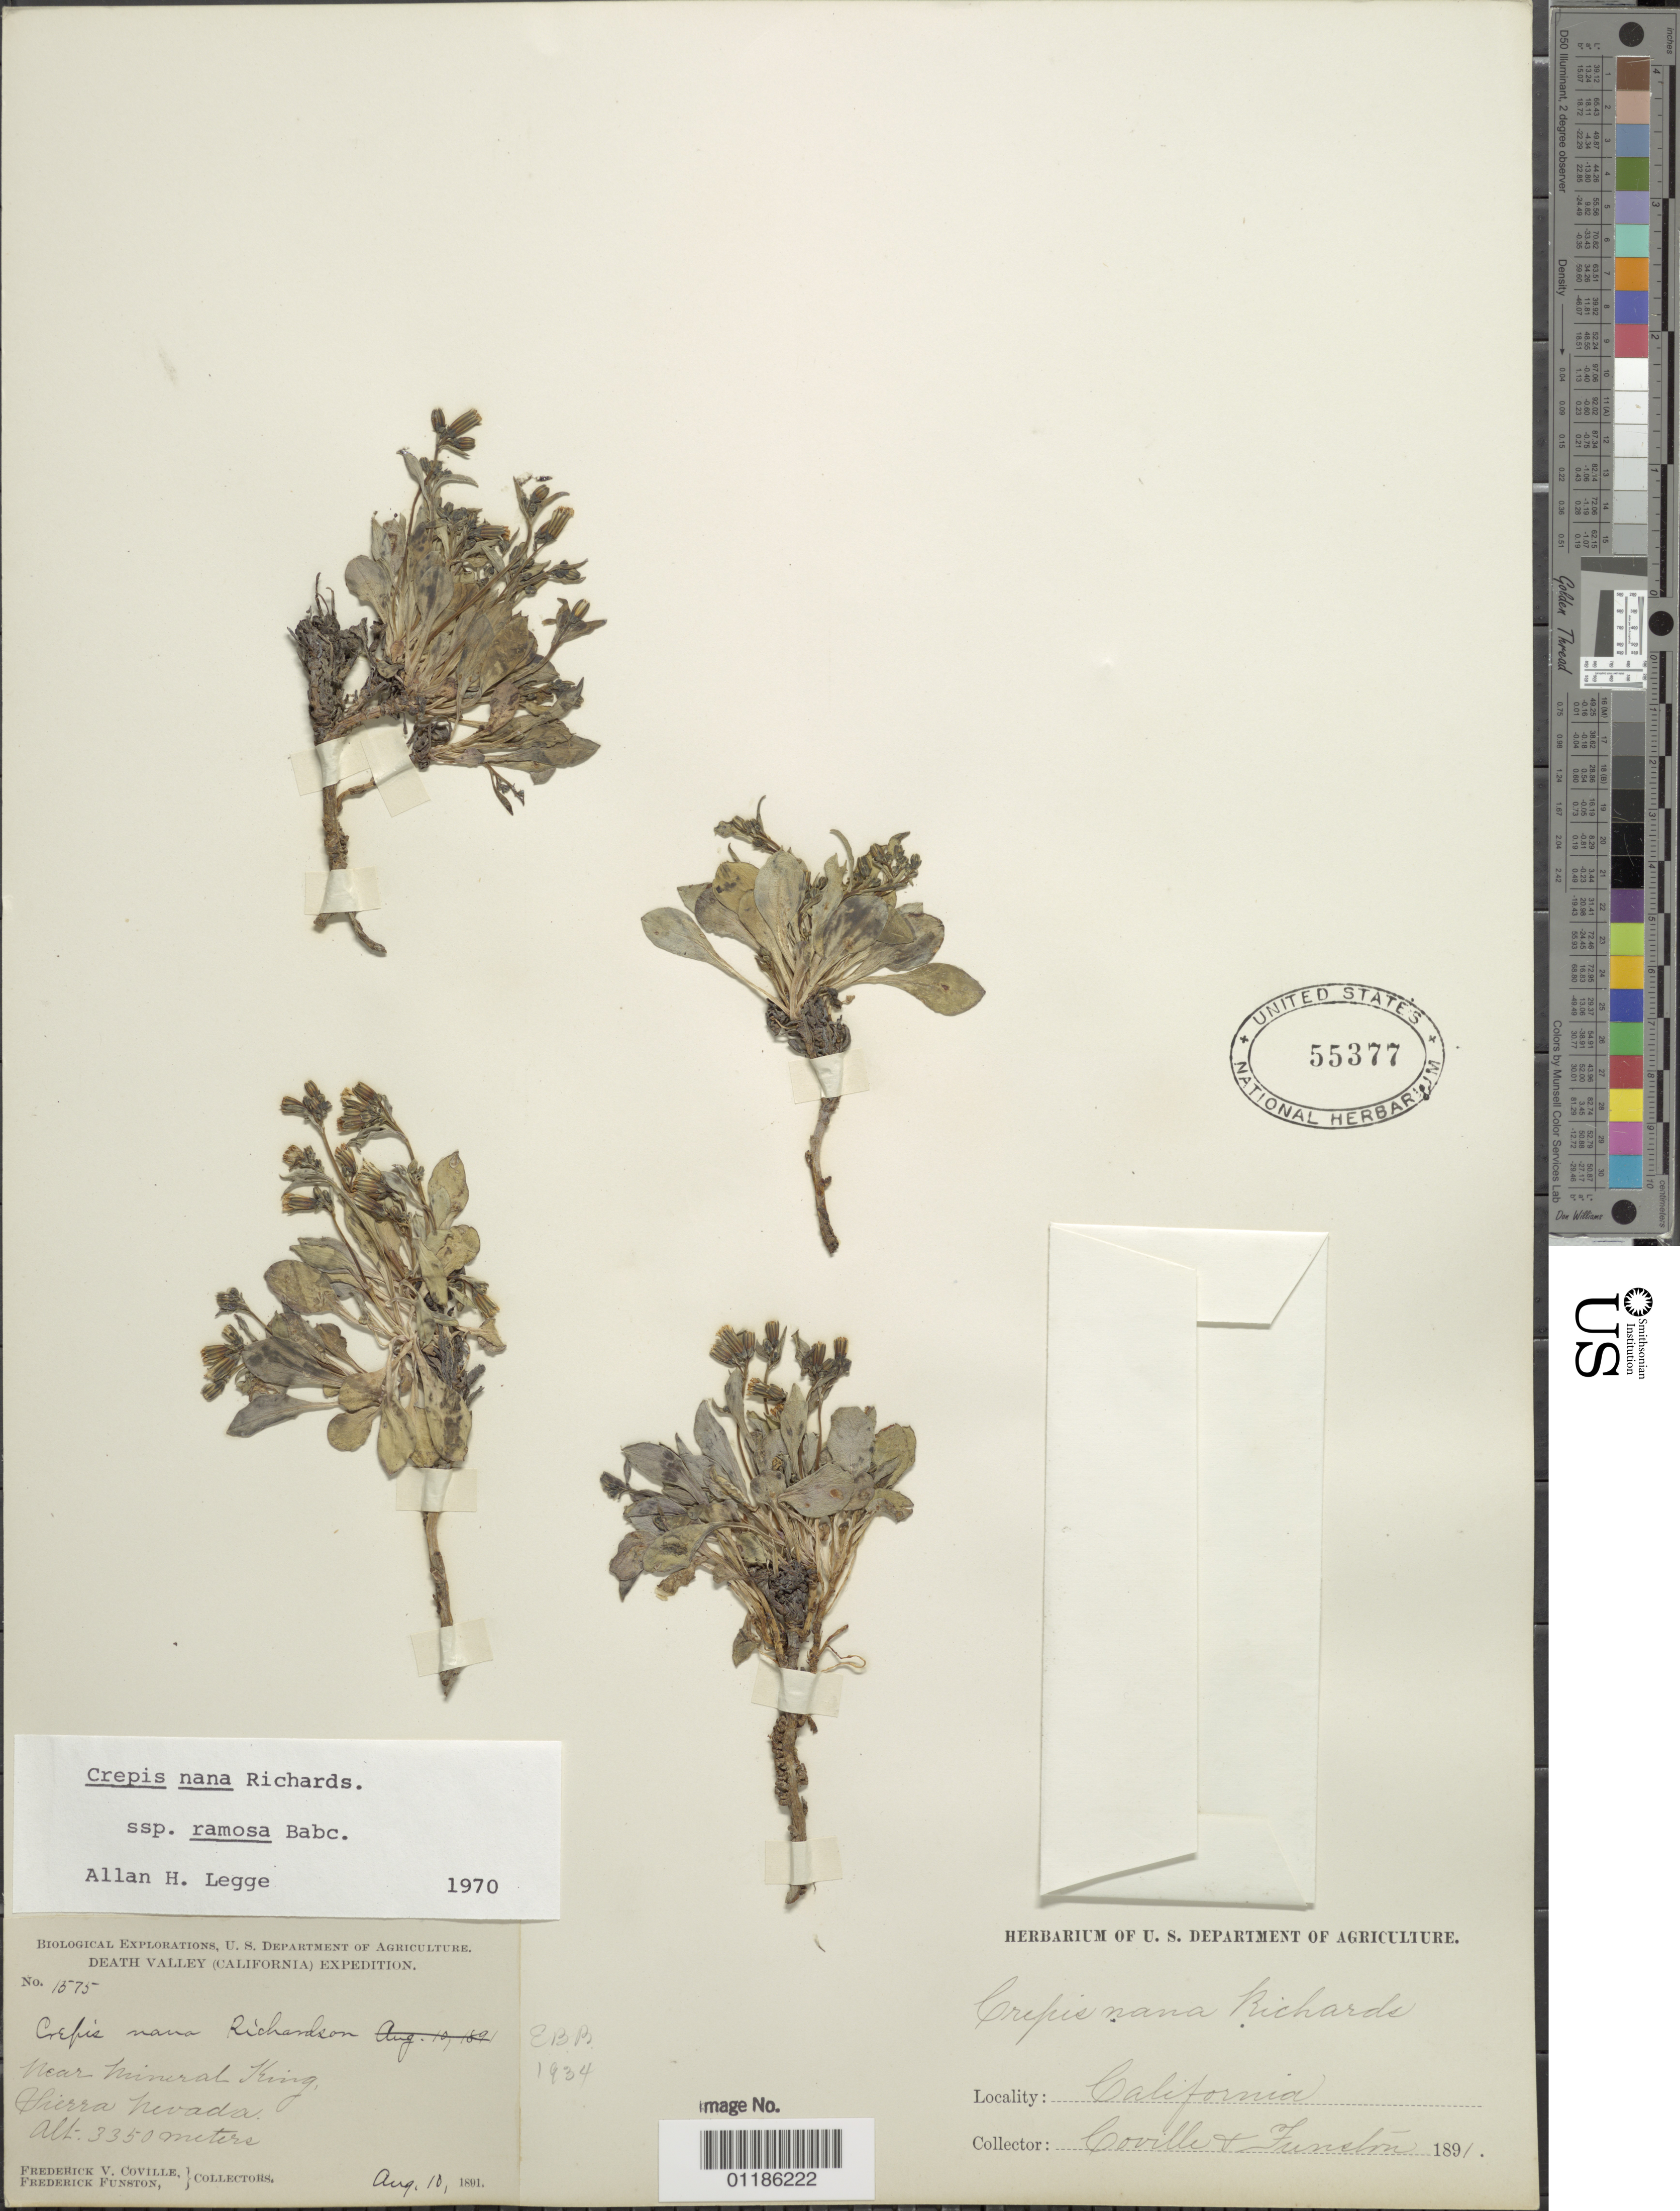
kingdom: Plantae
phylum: Tracheophyta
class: Magnoliopsida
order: Asterales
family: Asteraceae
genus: Askellia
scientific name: Askellia pygmaea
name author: (Ledeb.) Sennikov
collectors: F. V. Coville & F. Funston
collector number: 1575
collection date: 1891-08-10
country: United States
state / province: California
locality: near Mineral King, Sierra Nevada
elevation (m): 3350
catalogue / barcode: US 55377